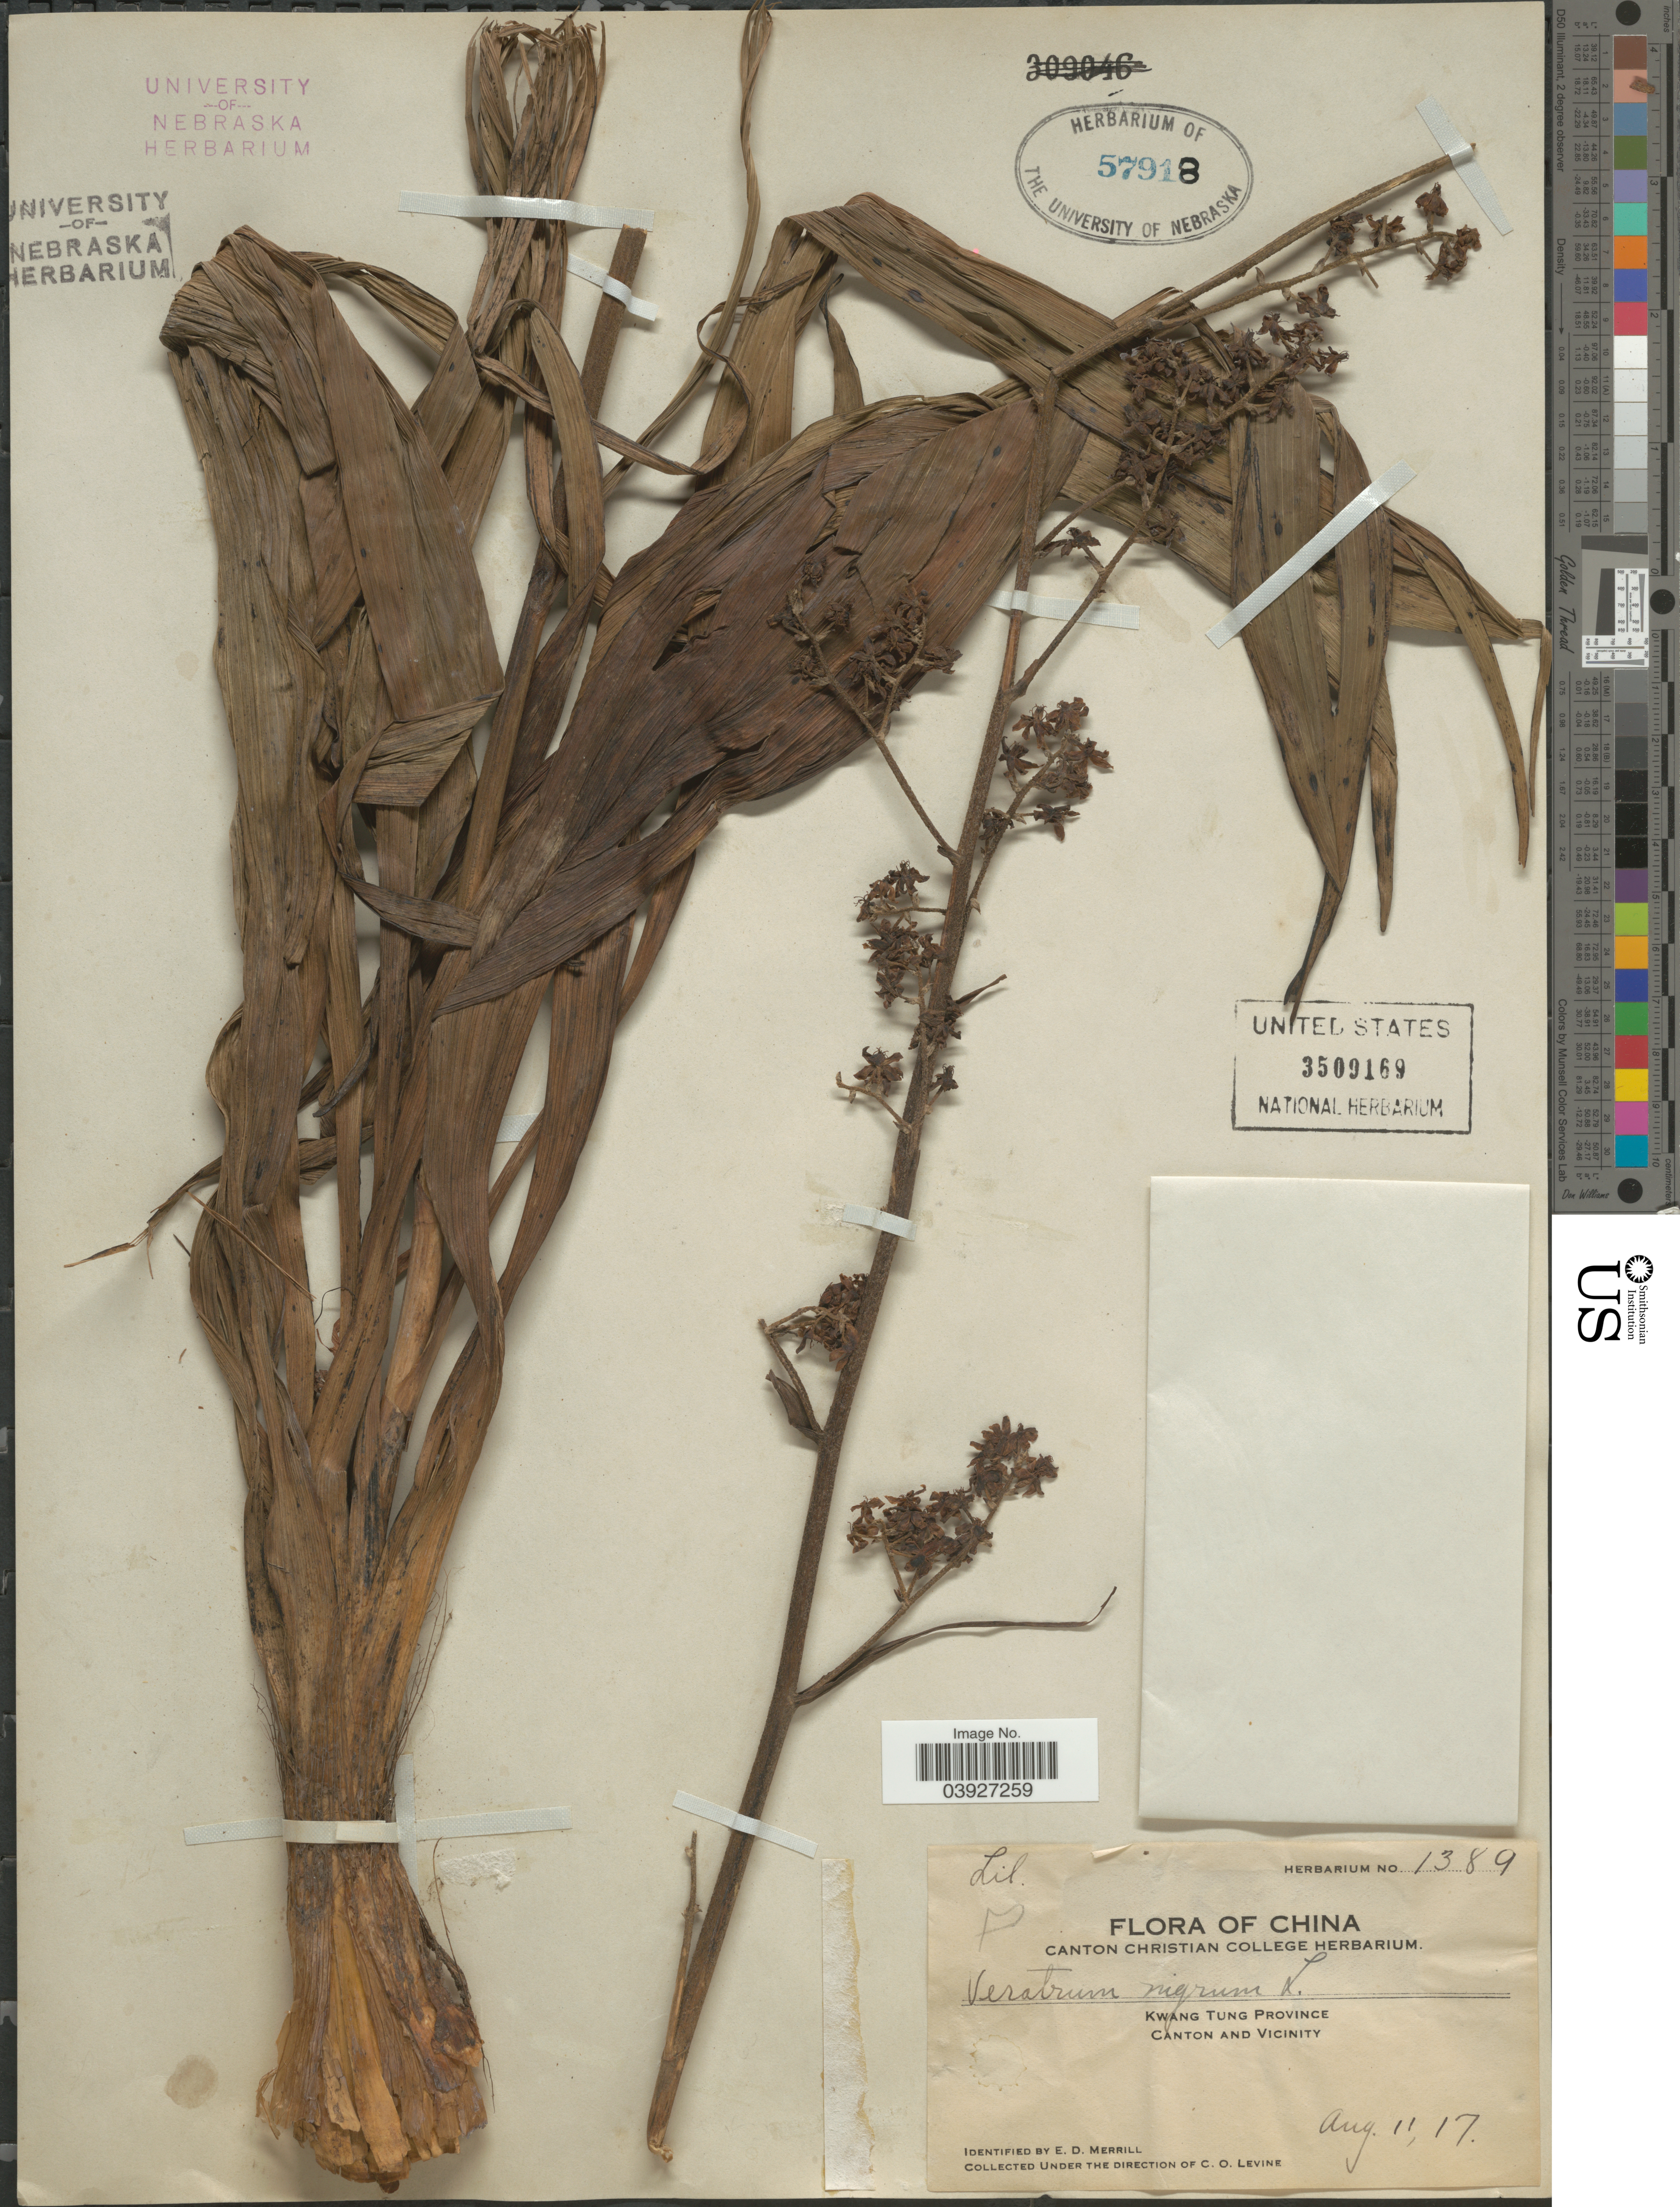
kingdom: Plantae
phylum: Tracheophyta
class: Liliopsida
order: Liliales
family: Melanthiaceae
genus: Veratrum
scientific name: Veratrum nigrum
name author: L.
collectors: C. O. Levine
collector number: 1389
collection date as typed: Transcribed d/m/y: 11/8/17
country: China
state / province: Guangdong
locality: Kwang Tung Province. Canton and Vicinity.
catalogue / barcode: US 3509169